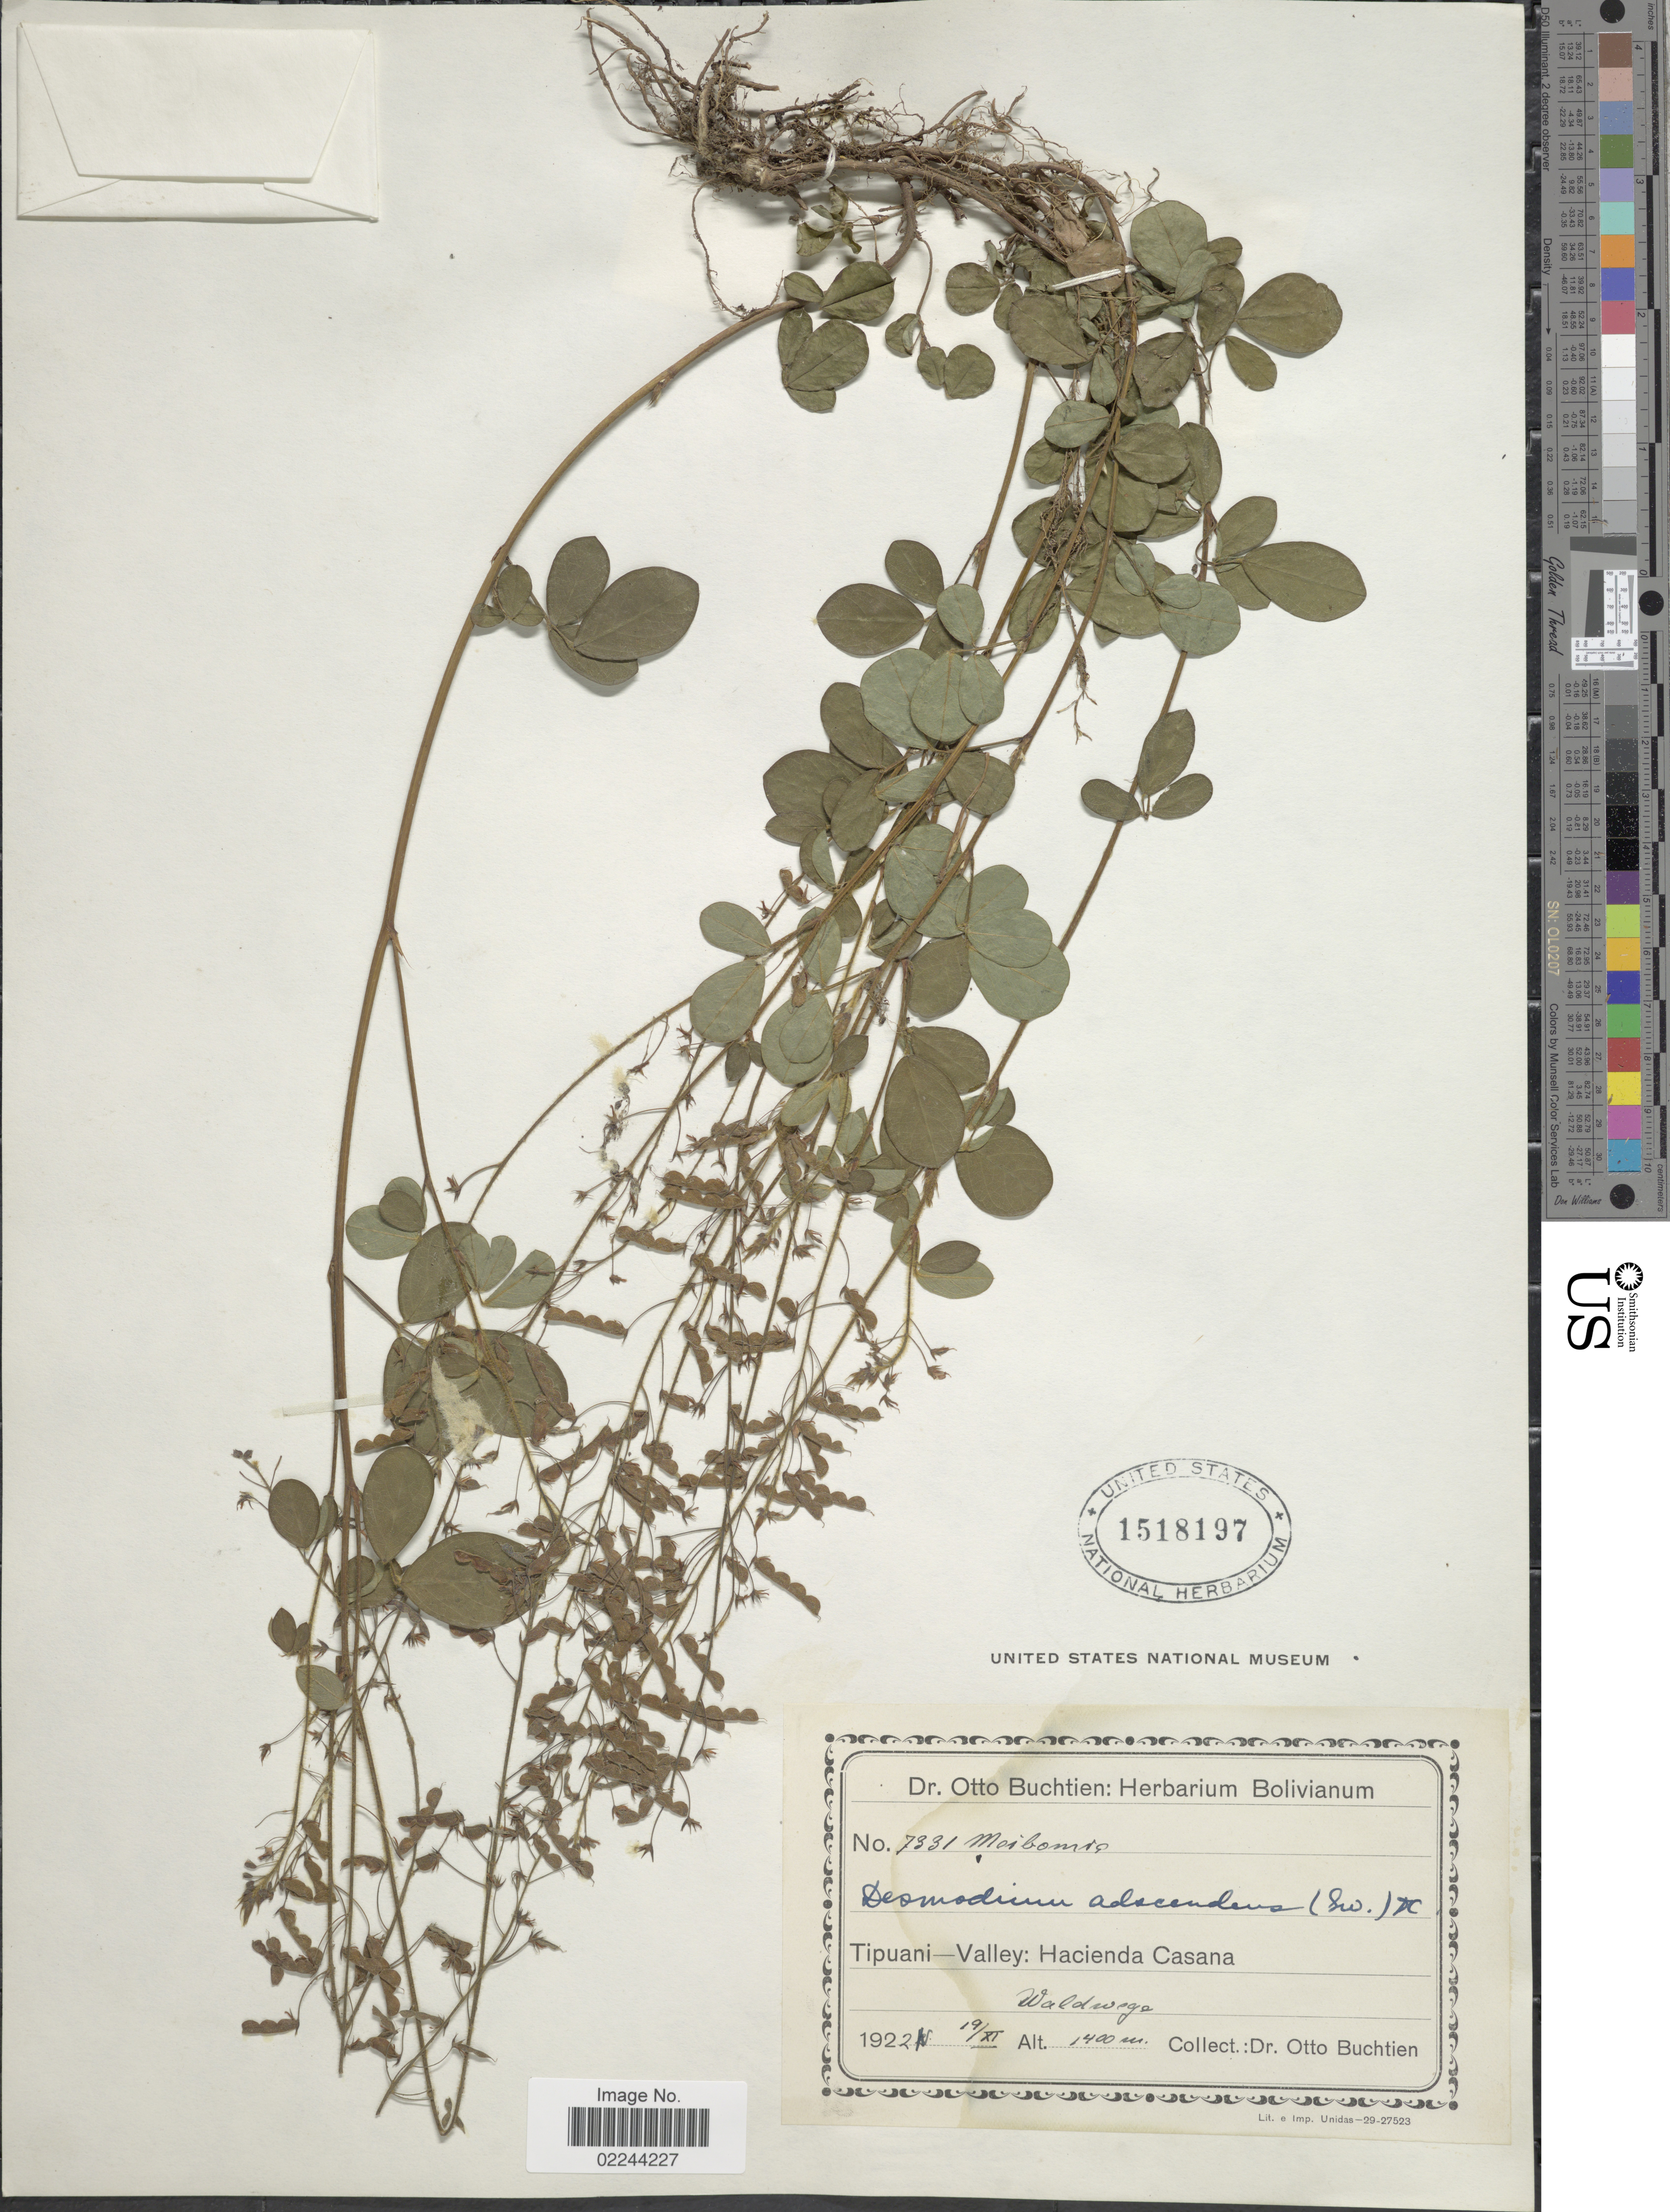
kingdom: Plantae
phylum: Tracheophyta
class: Magnoliopsida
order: Fabales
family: Fabaceae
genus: Grona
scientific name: Grona adscendens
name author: (Sw.) H. Ohashi & K. Ohashi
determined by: Strong, Mark T., (BOT), Smithsonian Institution - National Museum of Natural History (UNITED STATES)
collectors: O. Buchtien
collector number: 7331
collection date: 1922-11-19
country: Bolivia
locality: Tipuani-Valley: Hacienda Casana, Waldwege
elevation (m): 1400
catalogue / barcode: US 1518197